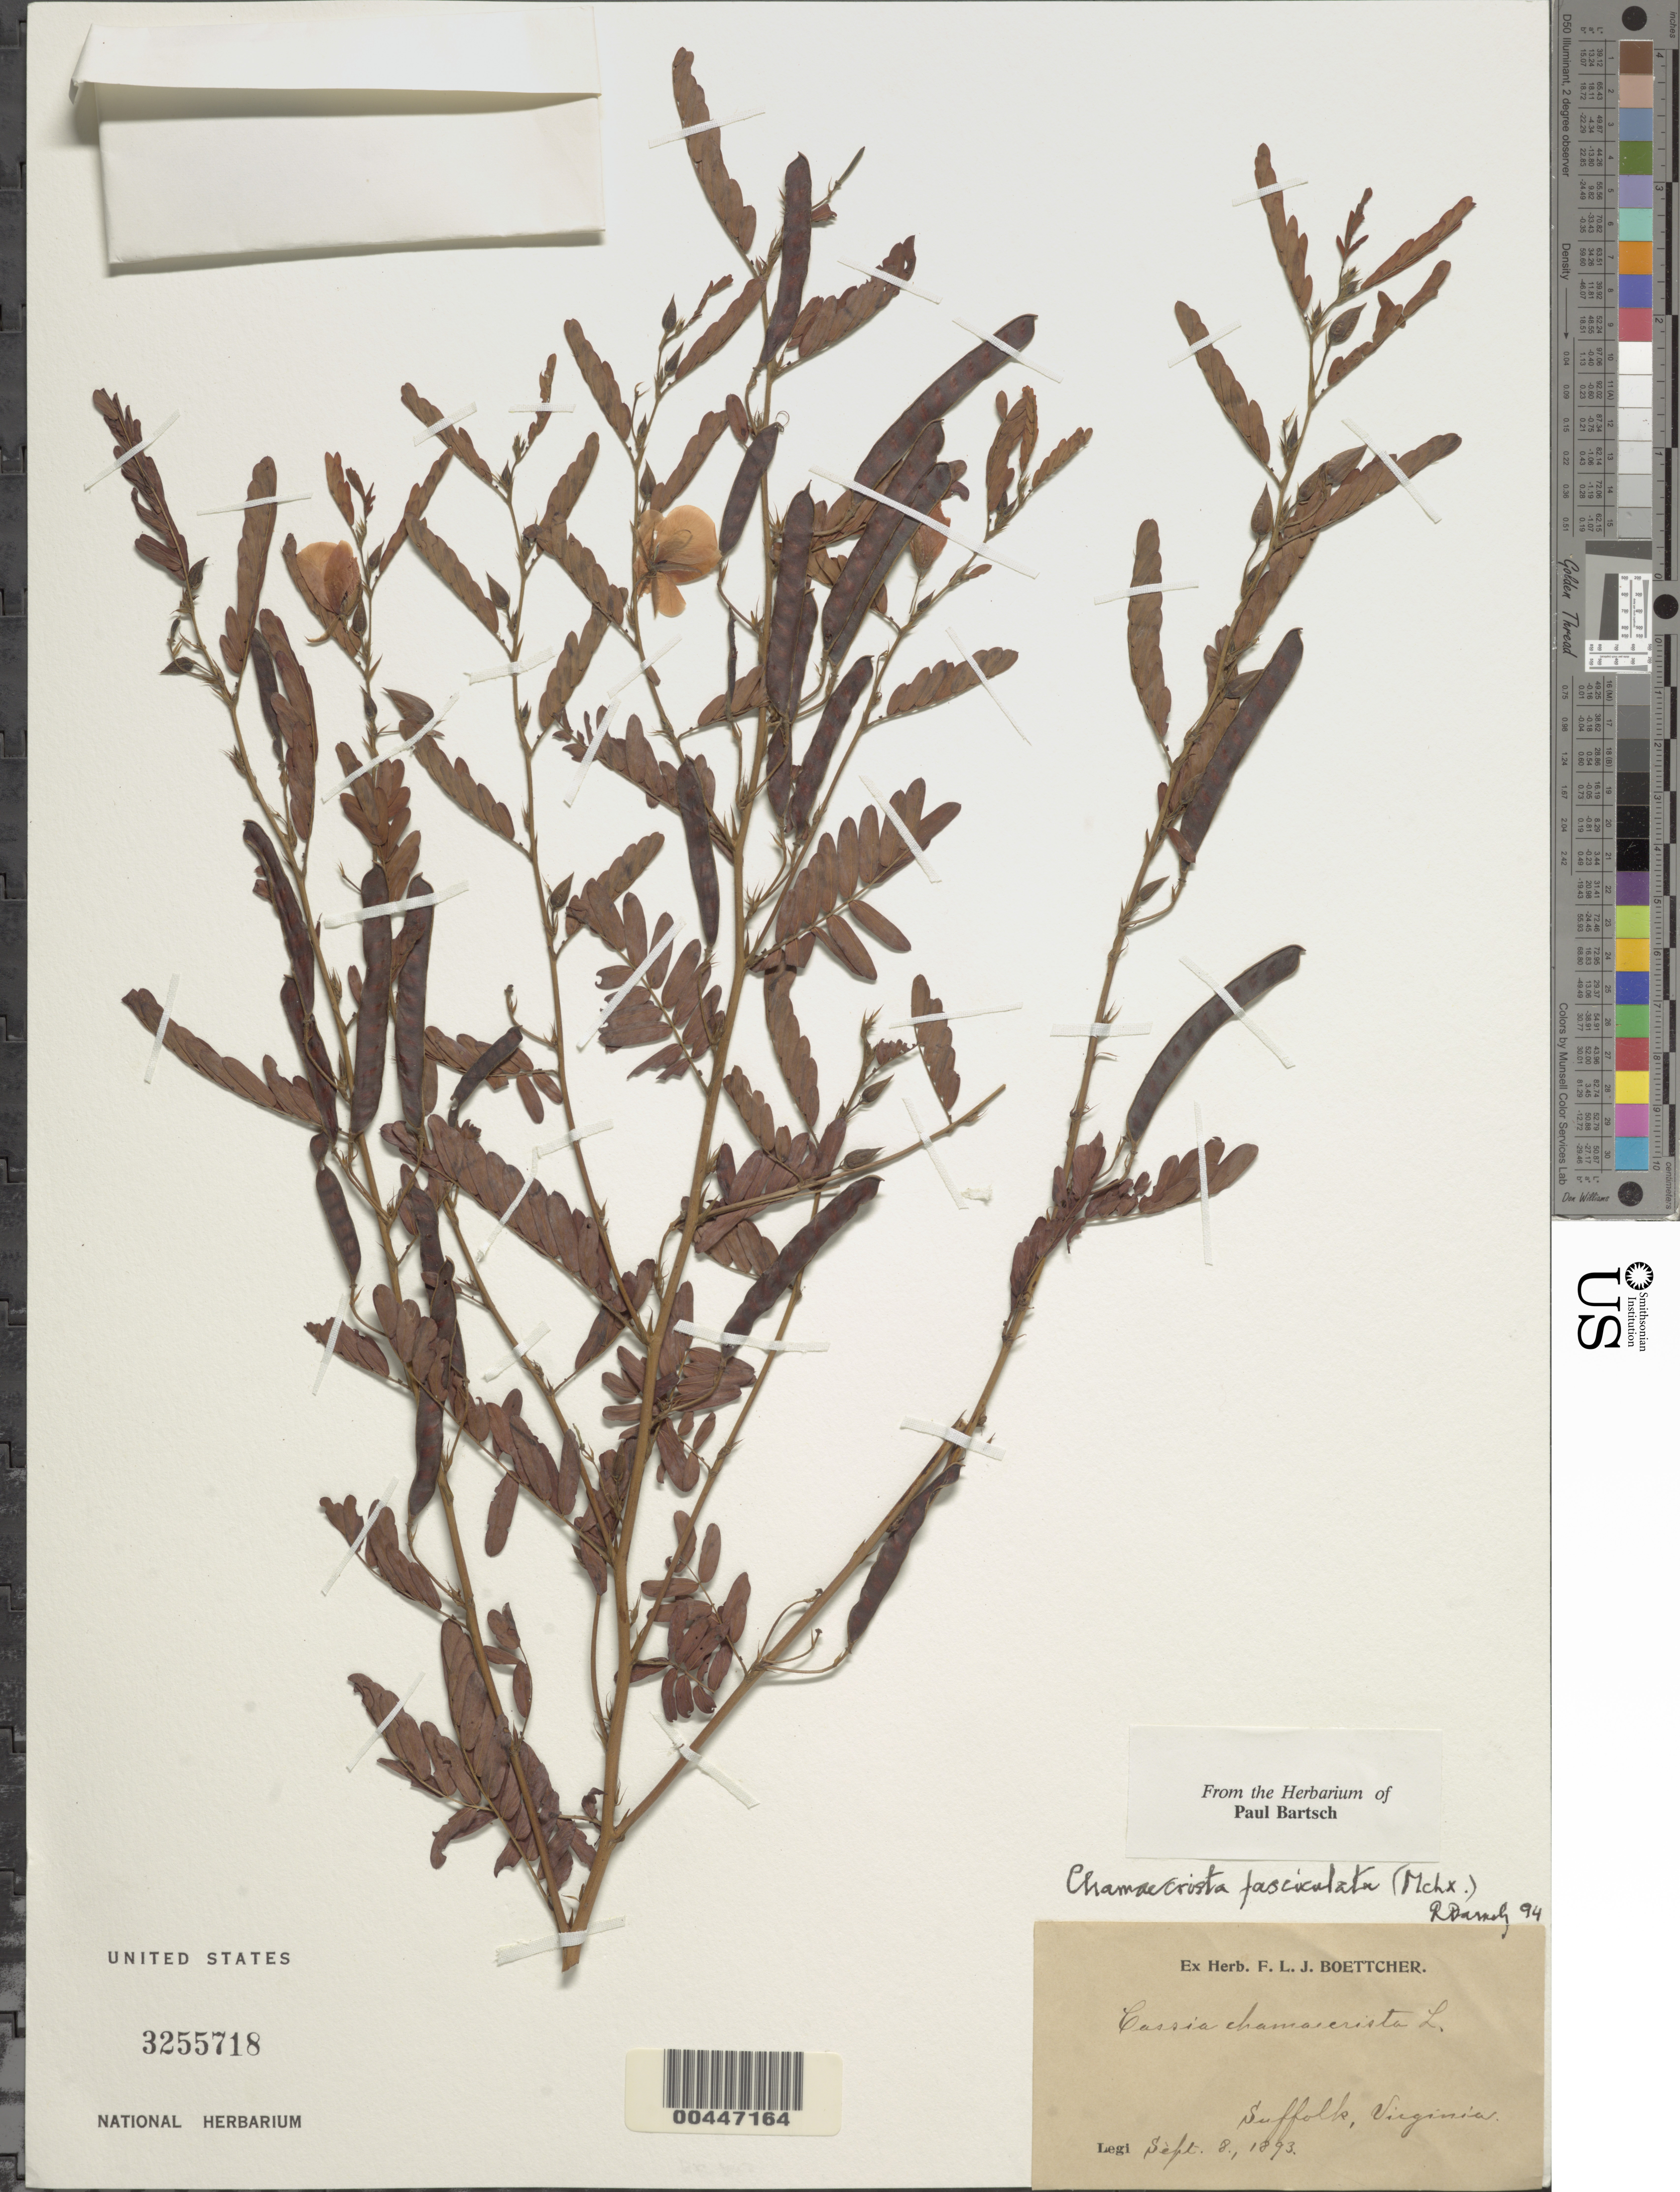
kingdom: Plantae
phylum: Tracheophyta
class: Magnoliopsida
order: Fabales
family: Fabaceae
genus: Chamaecrista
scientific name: Chamaecrista fasciculata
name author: (Michx.) Greene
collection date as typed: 08 Sep 1893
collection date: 1893-09-08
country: United States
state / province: Virginia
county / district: City of Suffolk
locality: Nansemond county, suffolk. [nansemond county is now part of suffolk city.]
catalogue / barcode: US 3255718